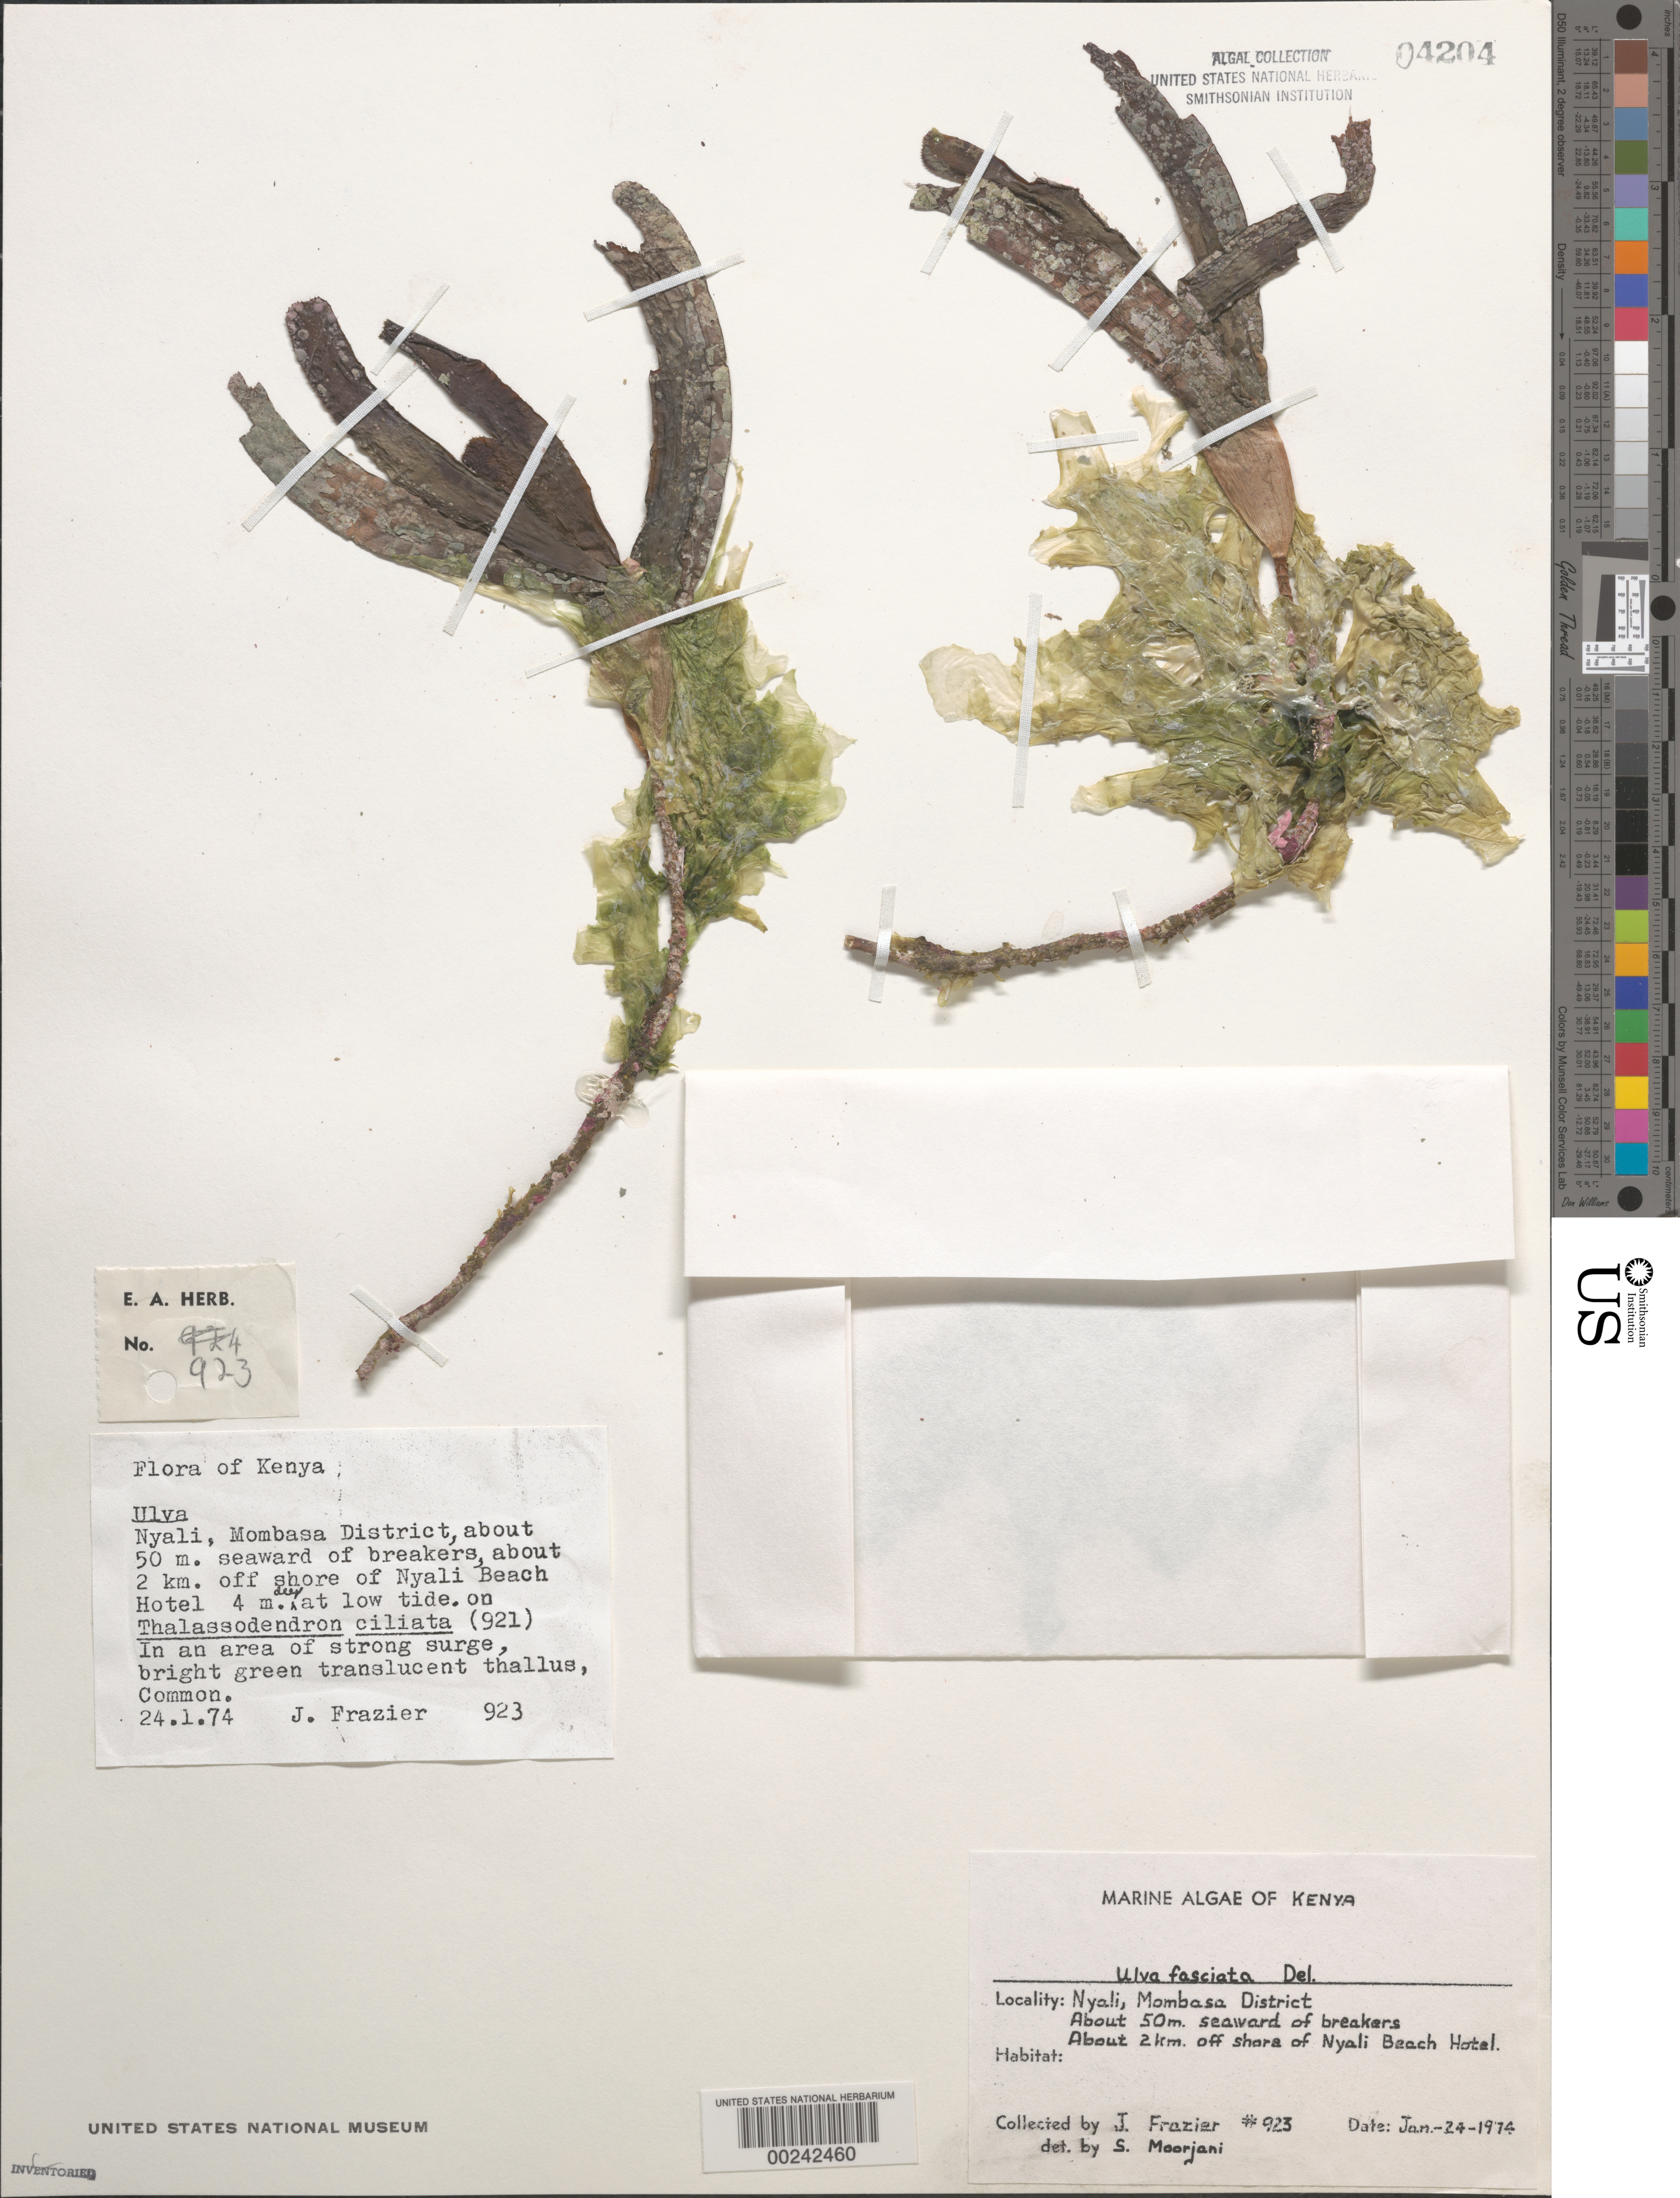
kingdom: Plantae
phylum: Chlorophyta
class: Ulvophyceae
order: Ulvales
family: Ulvaceae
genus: Ulva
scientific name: Ulva lactuca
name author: L.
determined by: Algae name updating Project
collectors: J. Frazier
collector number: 923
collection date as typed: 24 Jan 1974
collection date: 1974-01-24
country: Kenya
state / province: Mombasa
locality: Nyali, ca. 2 km off Nyali Beach Hotel shore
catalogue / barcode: US 4204